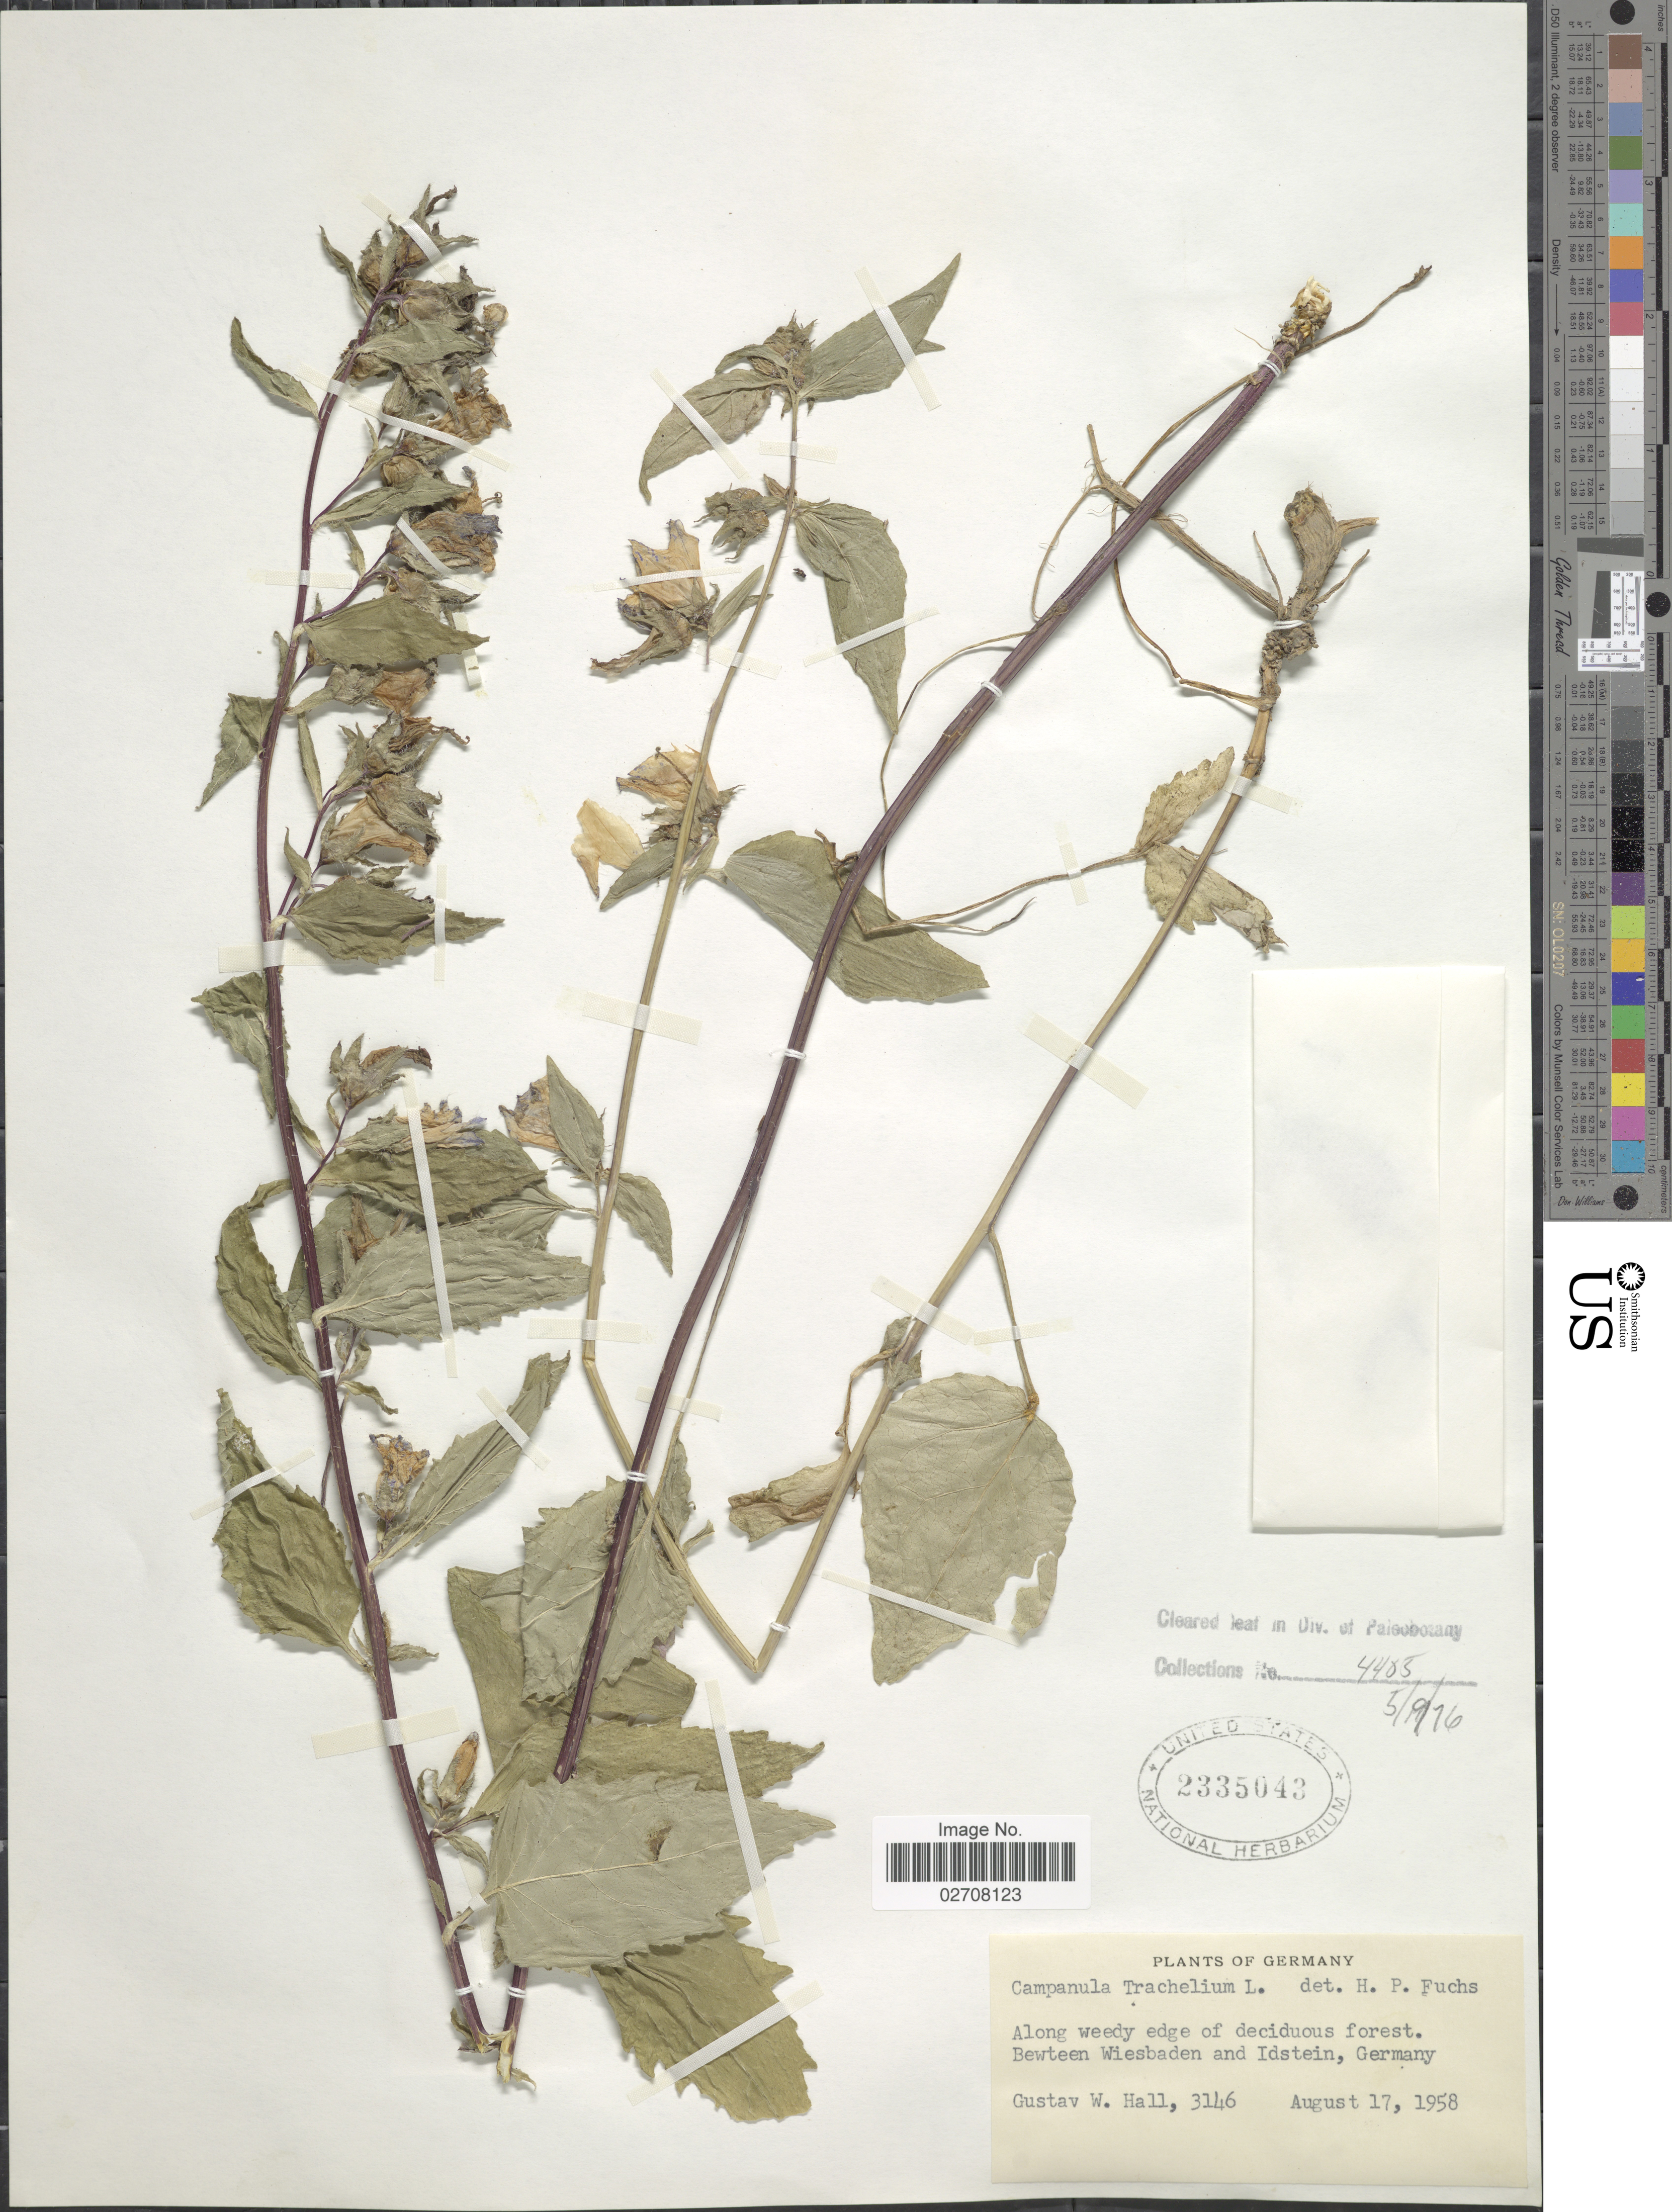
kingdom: Plantae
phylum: Tracheophyta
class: Magnoliopsida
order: Asterales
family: Campanulaceae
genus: Campanula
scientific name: Campanula trachelium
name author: L.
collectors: G. Hall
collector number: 3146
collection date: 1958-08-17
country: Germany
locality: Between Wiesbaden and Idstein, Germany.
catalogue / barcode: US 2335043